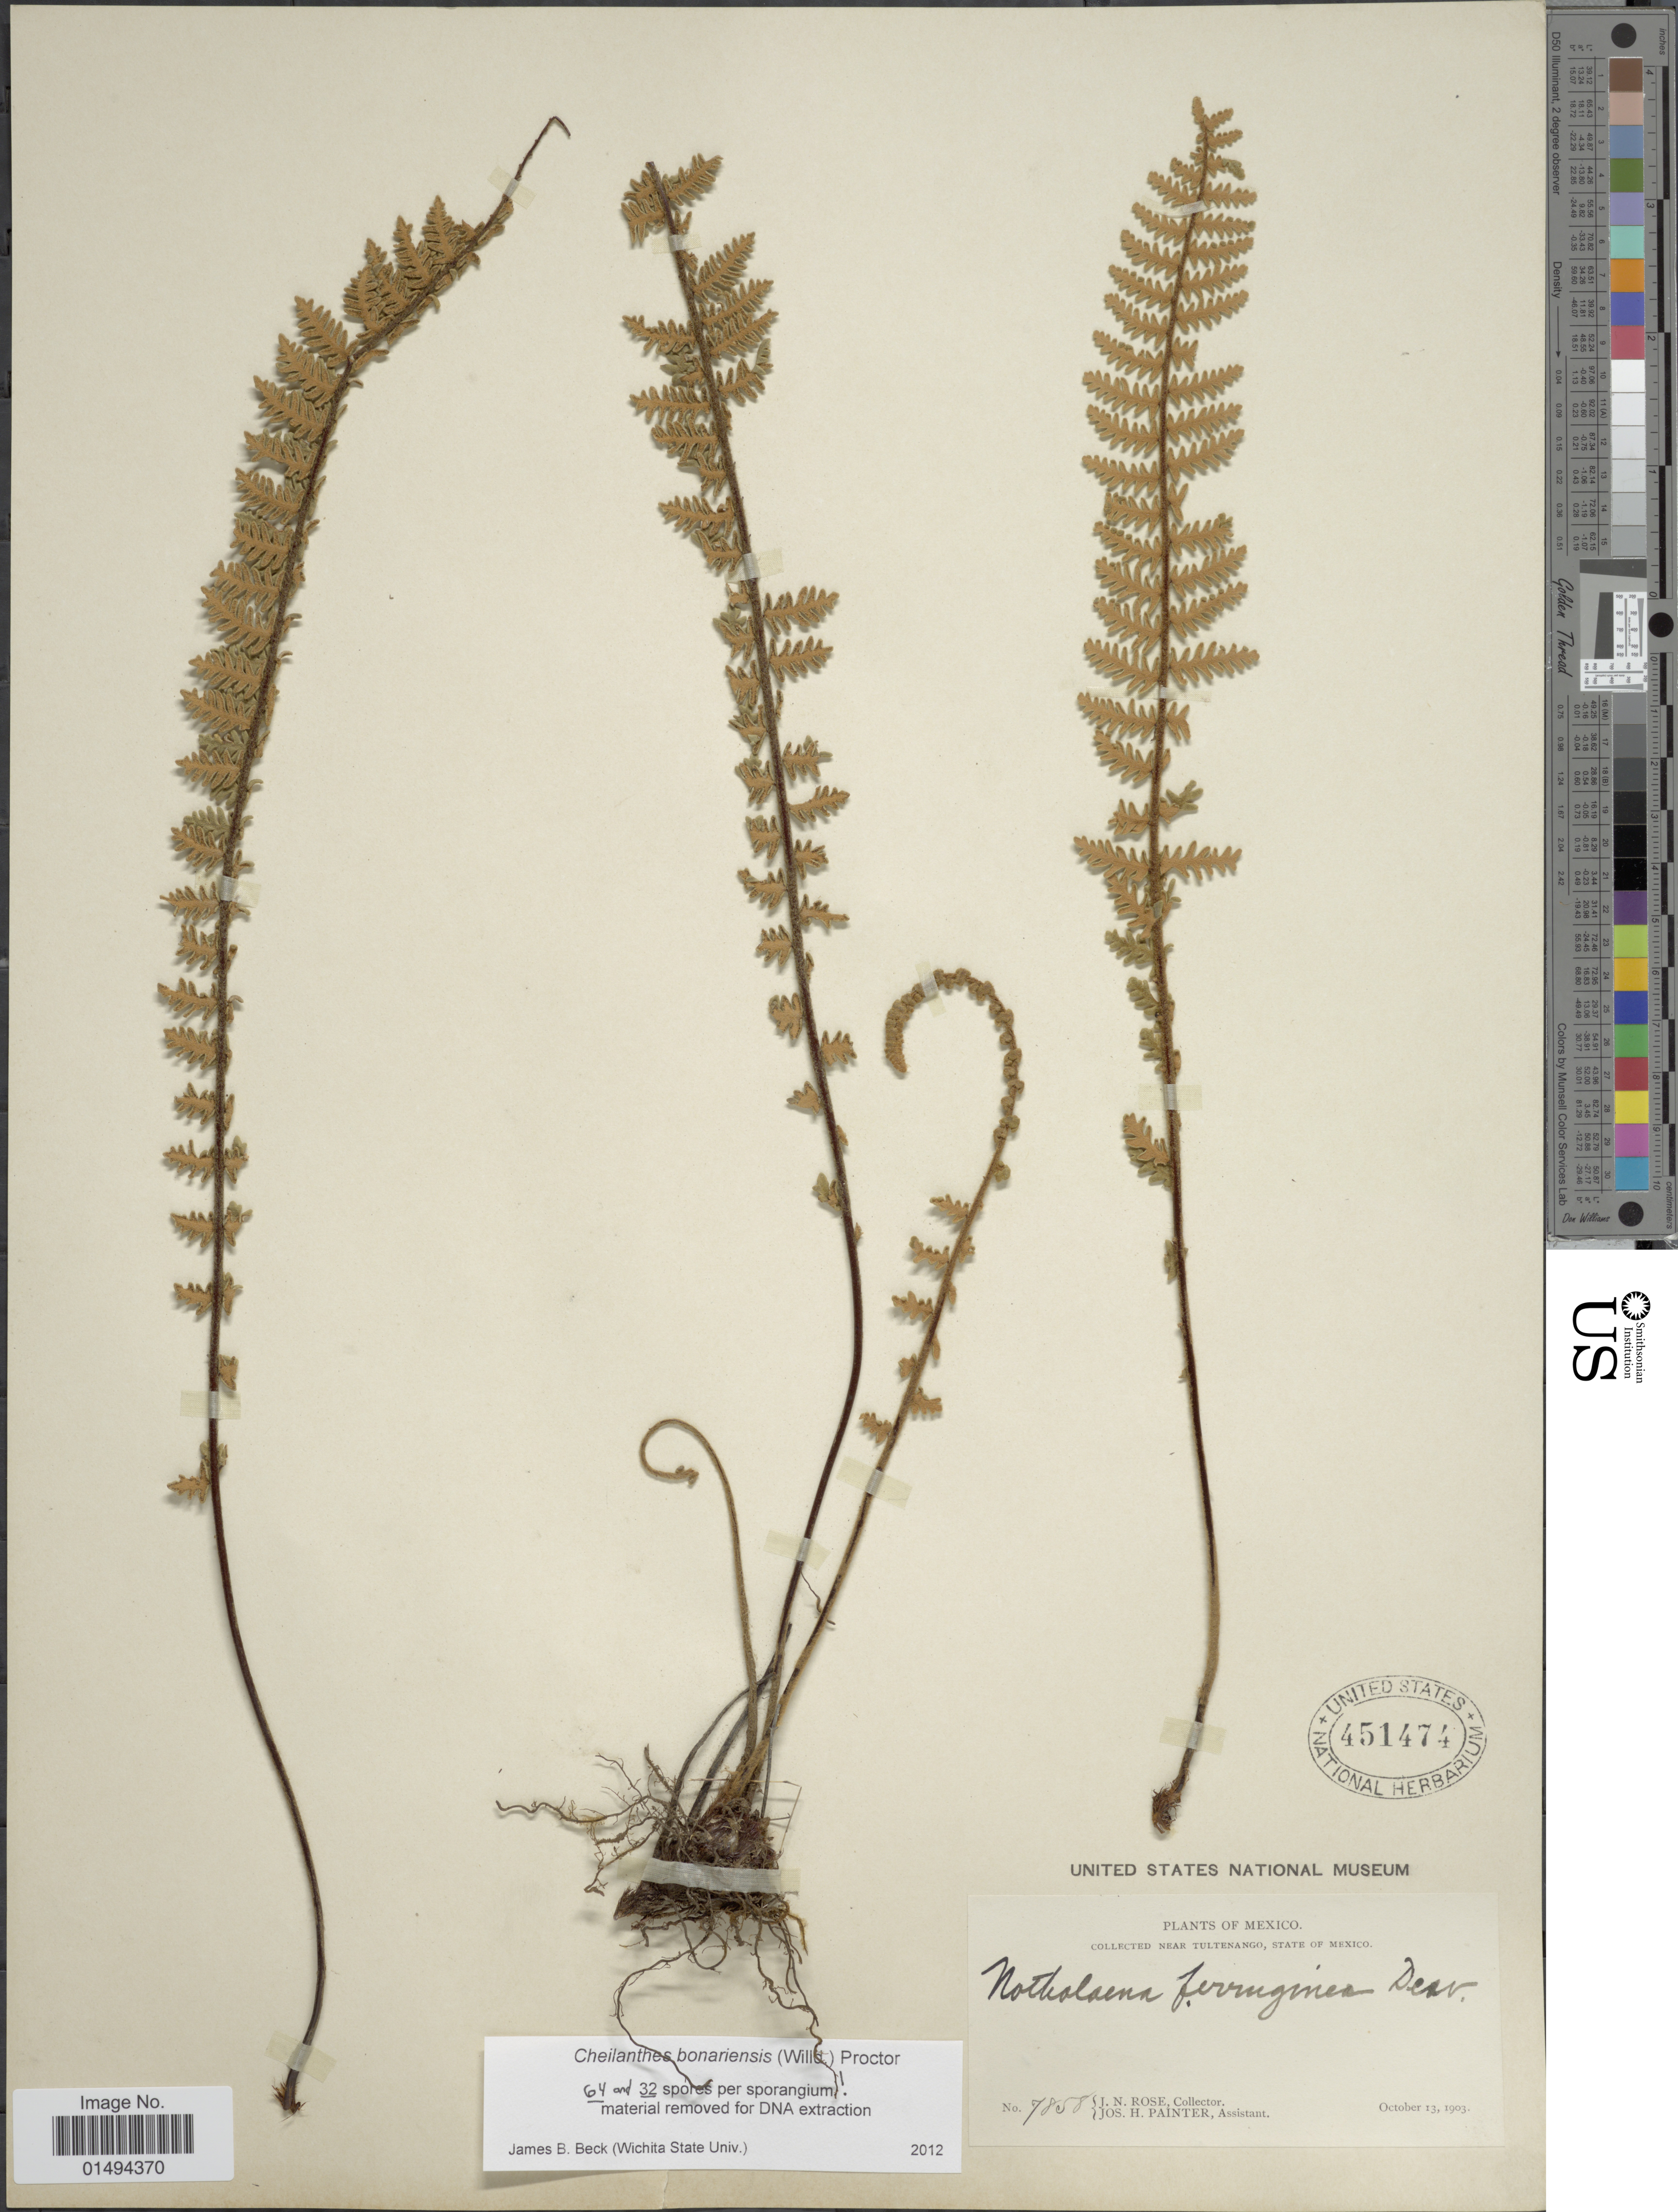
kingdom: Plantae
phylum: Tracheophyta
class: Polypodiopsida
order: Polypodiales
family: Pteridaceae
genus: Myriopteris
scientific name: Myriopteris aurea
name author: (Poir.) Grusz & Windham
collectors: J. N. Rose & J. H. Painter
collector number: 7858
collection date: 1903-10-13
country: Mexico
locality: Near Tultenango, state of Mexico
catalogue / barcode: US 451474